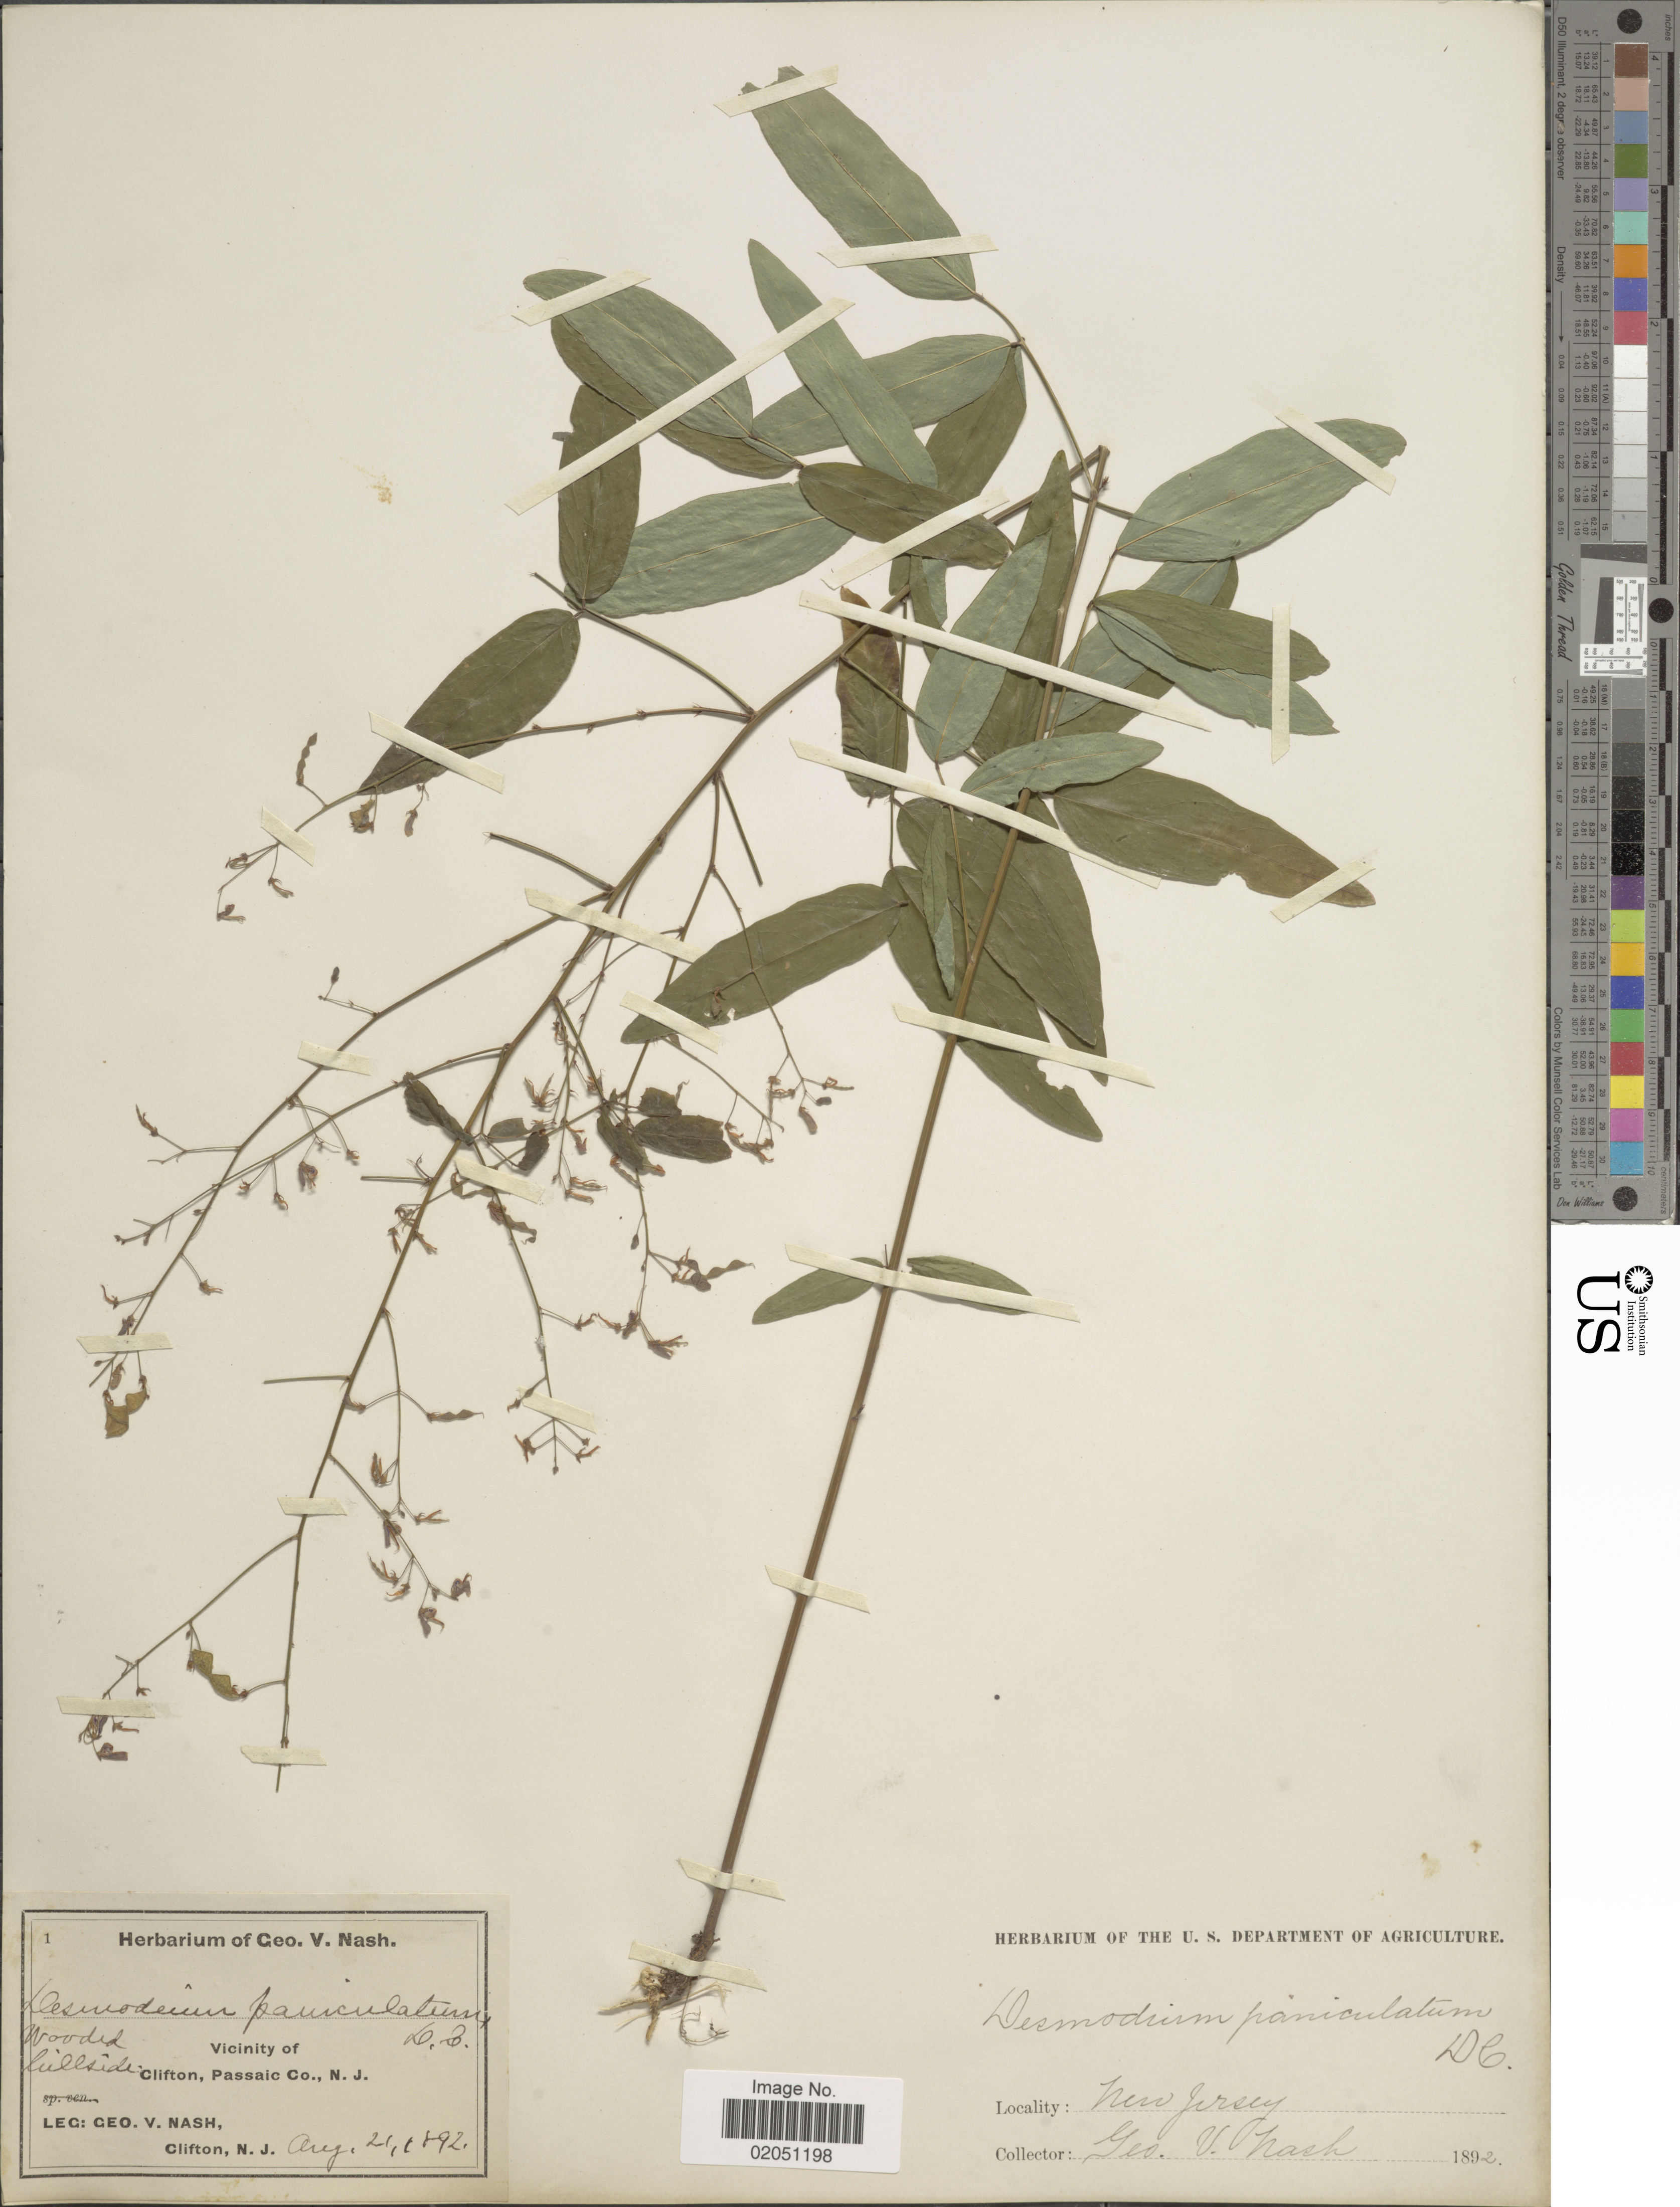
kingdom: Plantae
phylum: Tracheophyta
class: Magnoliopsida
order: Fabales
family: Fabaceae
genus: Desmodium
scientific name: Desmodium paniculatum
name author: (L.) DC.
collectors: G. V. Nash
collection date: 1892-08-21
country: United States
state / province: New Jersey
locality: Wooded hillside, Vicinity of Clifton, Passaic Co